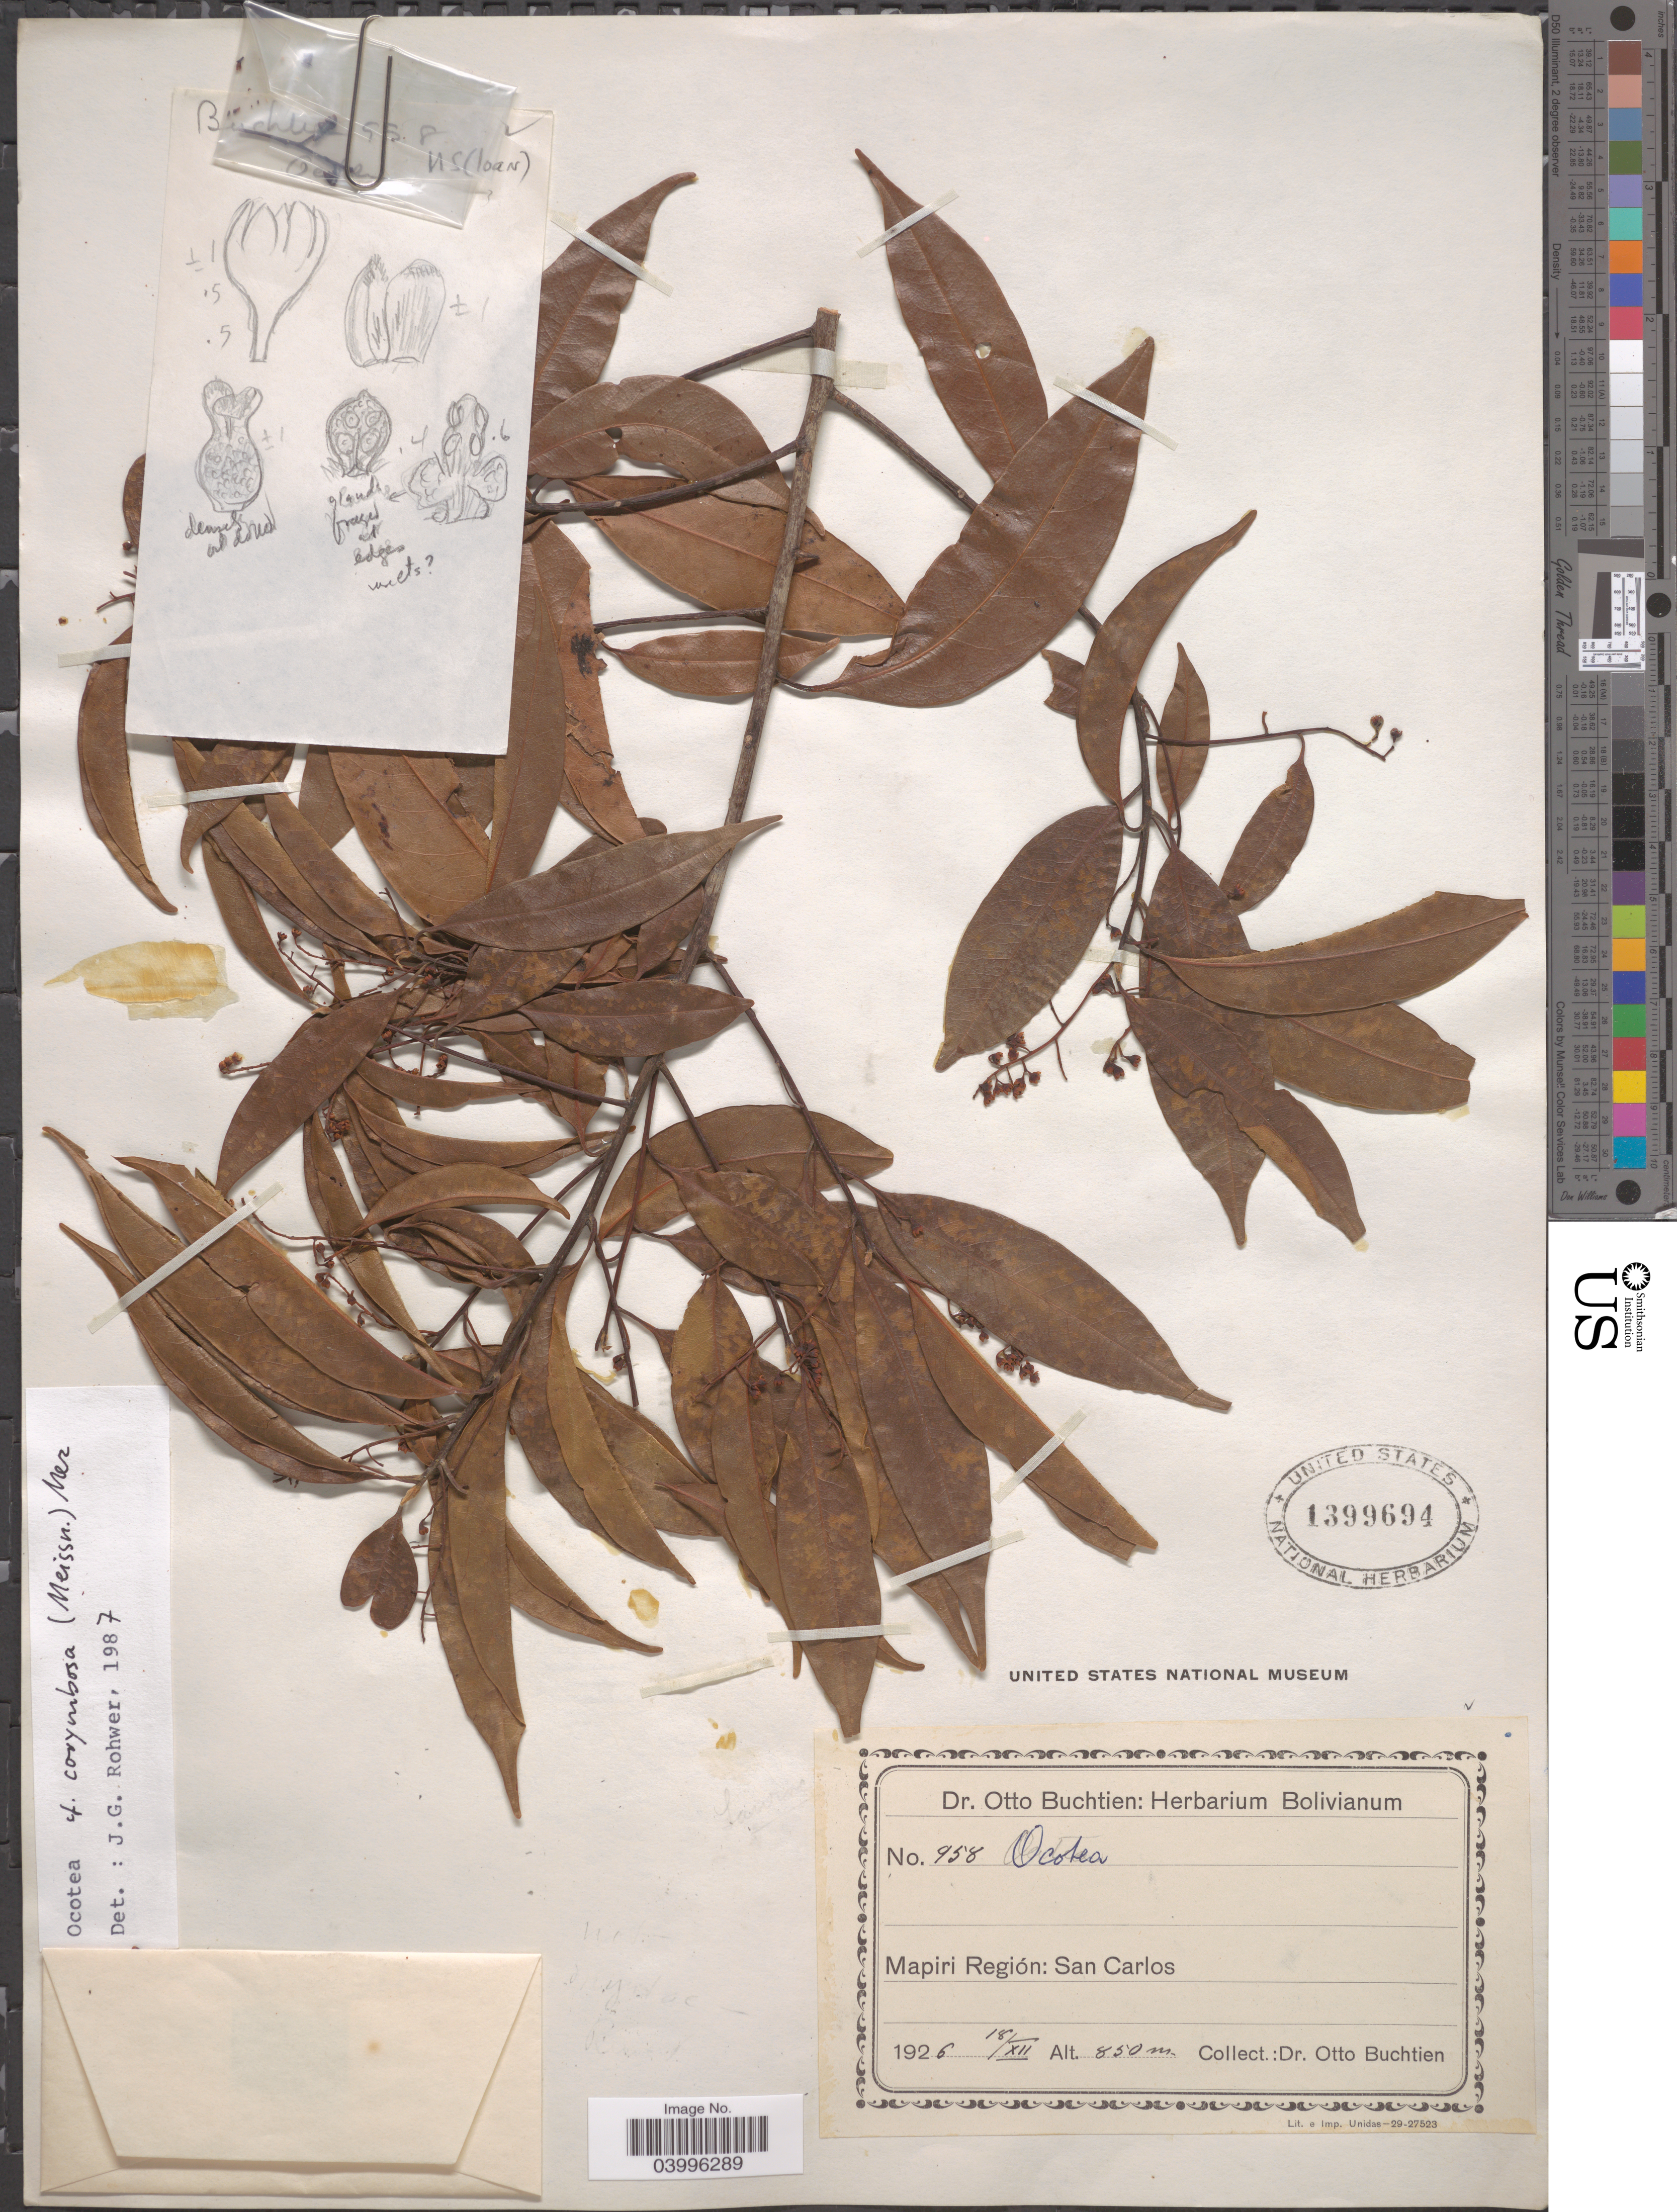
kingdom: Plantae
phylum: Tracheophyta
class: Magnoliopsida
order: Laurales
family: Lauraceae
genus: Ocotea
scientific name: Ocotea corymbosa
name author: (Meisn.) Mez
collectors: O. Buchtien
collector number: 958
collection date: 1926-12-18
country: Bolivia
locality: Mapiri Región: San Carlos.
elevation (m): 850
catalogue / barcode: US 1399694